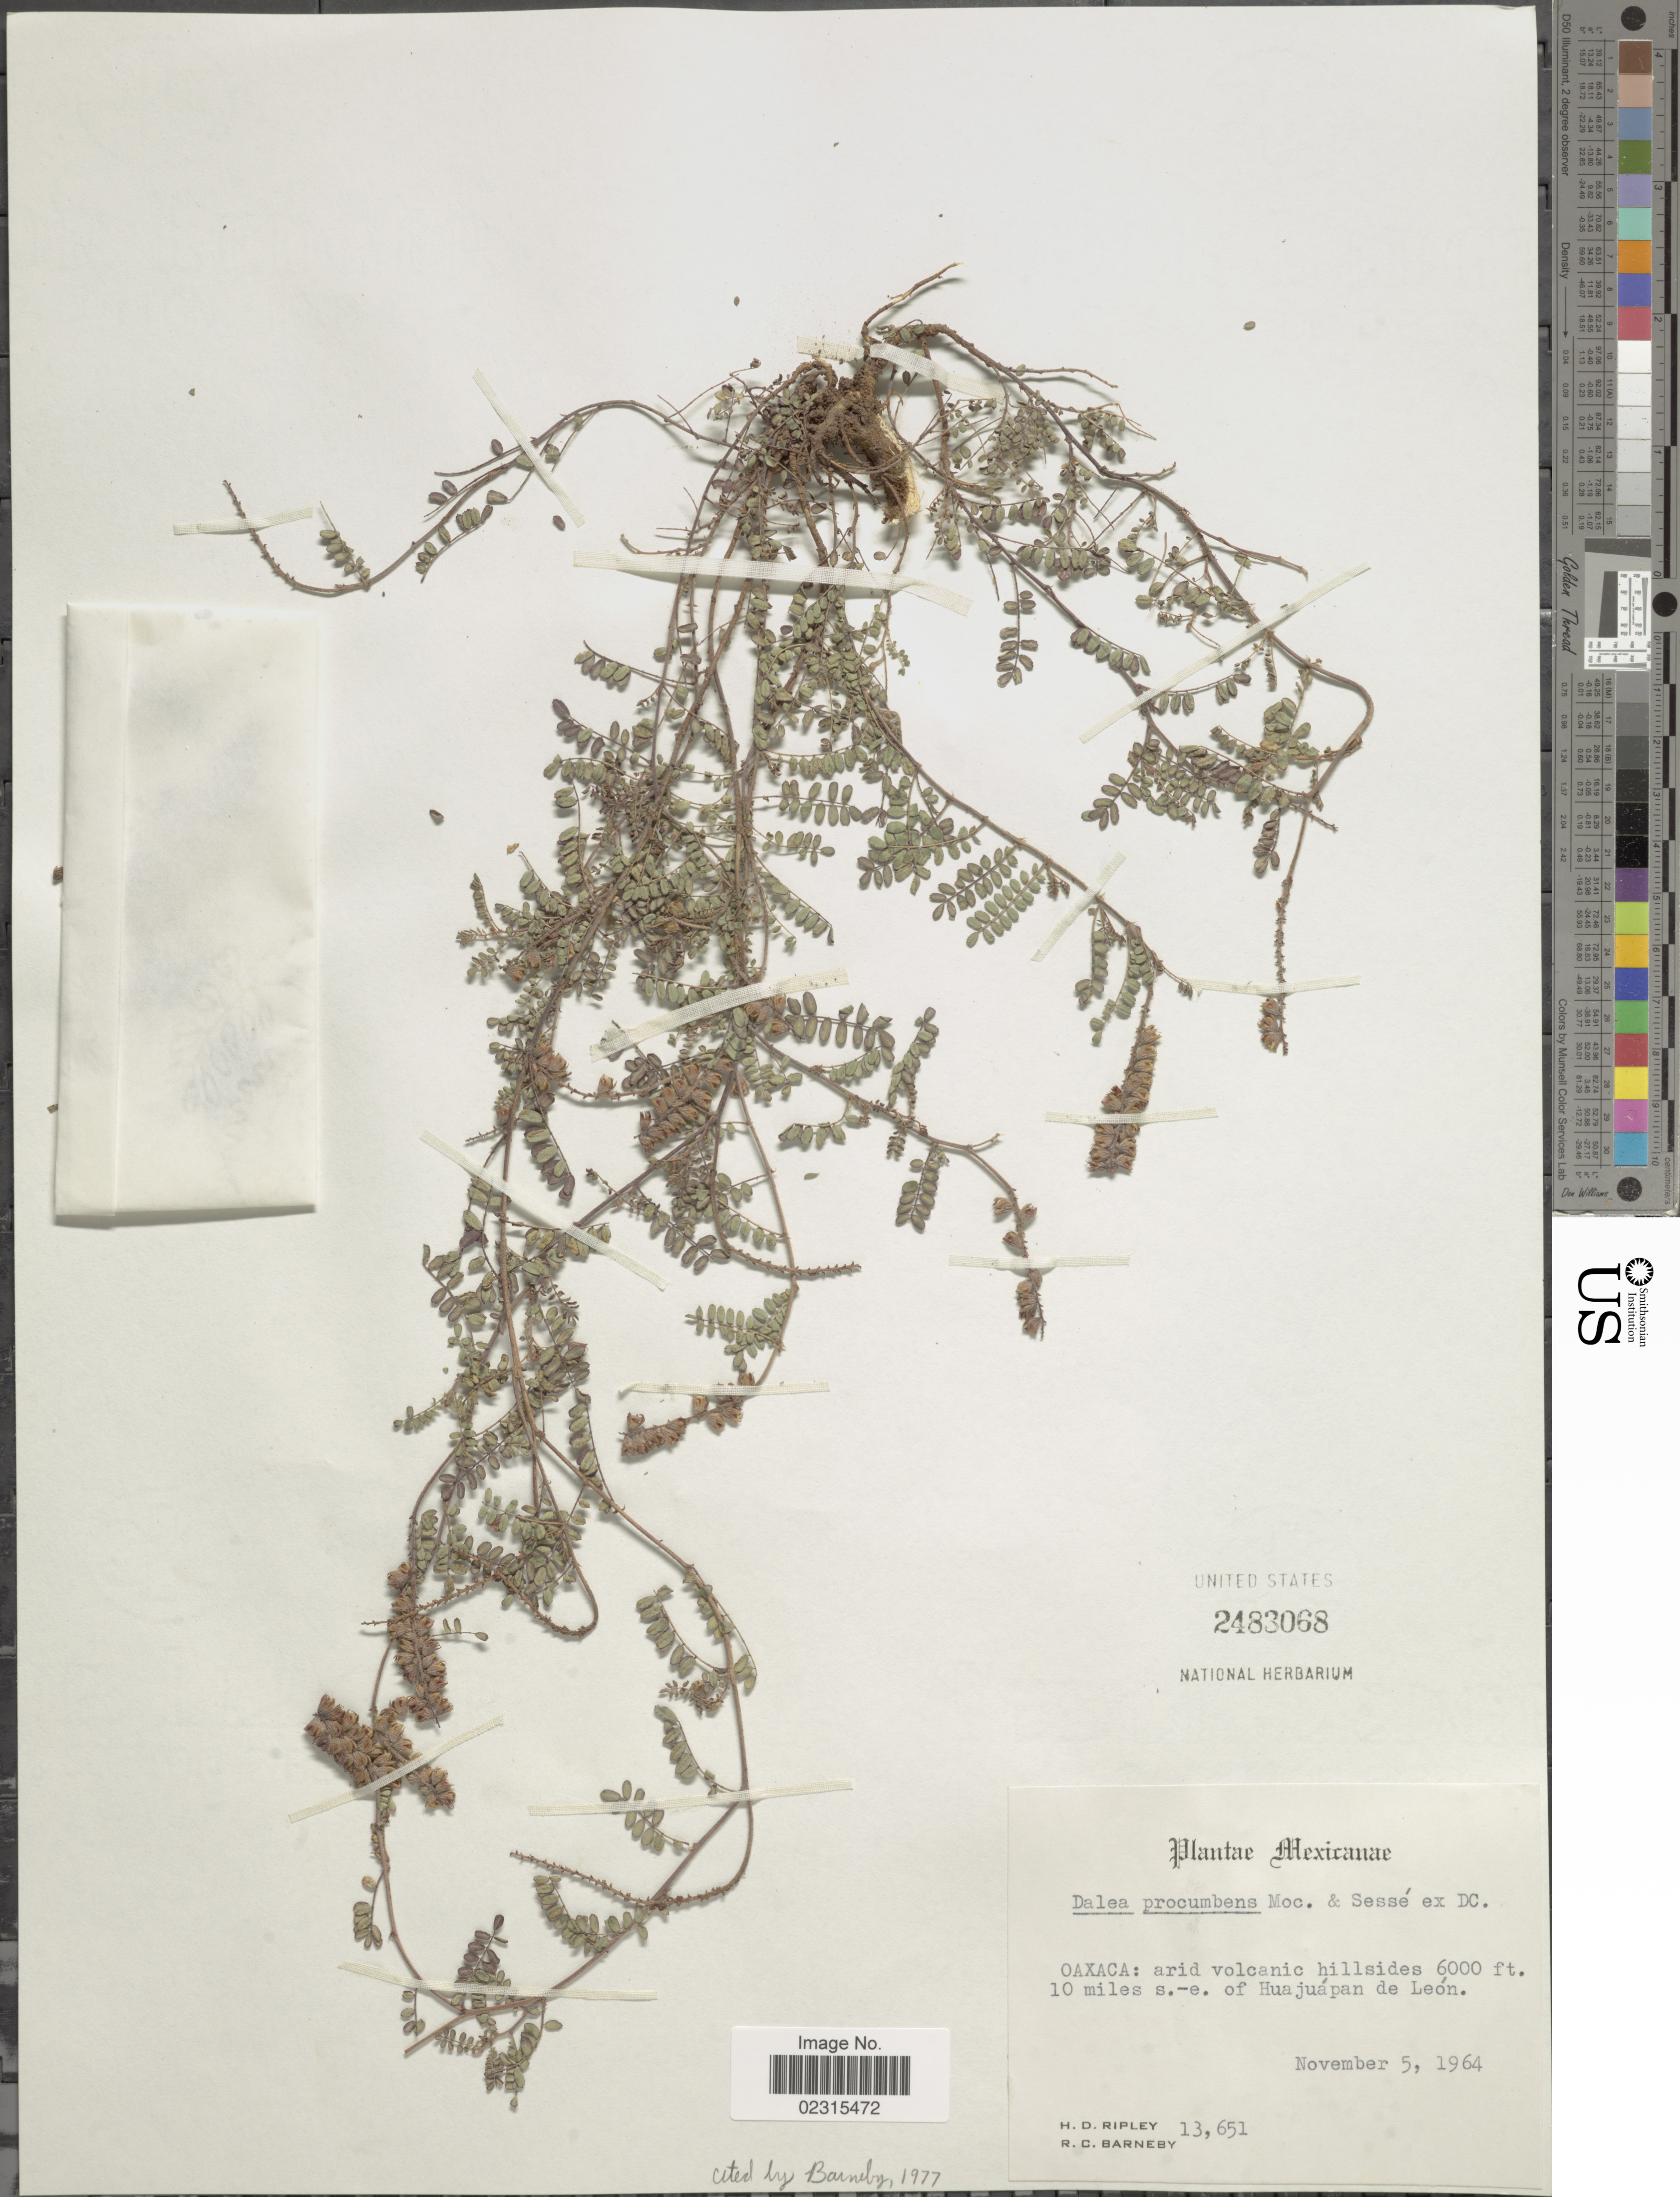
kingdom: Plantae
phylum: Tracheophyta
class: Magnoliopsida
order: Fabales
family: Fabaceae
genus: Marina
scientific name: Marina procumbens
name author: (DC.) Barneby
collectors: H. Ripley & R. C. Barneby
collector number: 13651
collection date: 1964-11-05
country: Mexico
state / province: Oaxaca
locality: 10 miles s.-e. of Huajuapan de Leon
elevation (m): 1829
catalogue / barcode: US 2483068